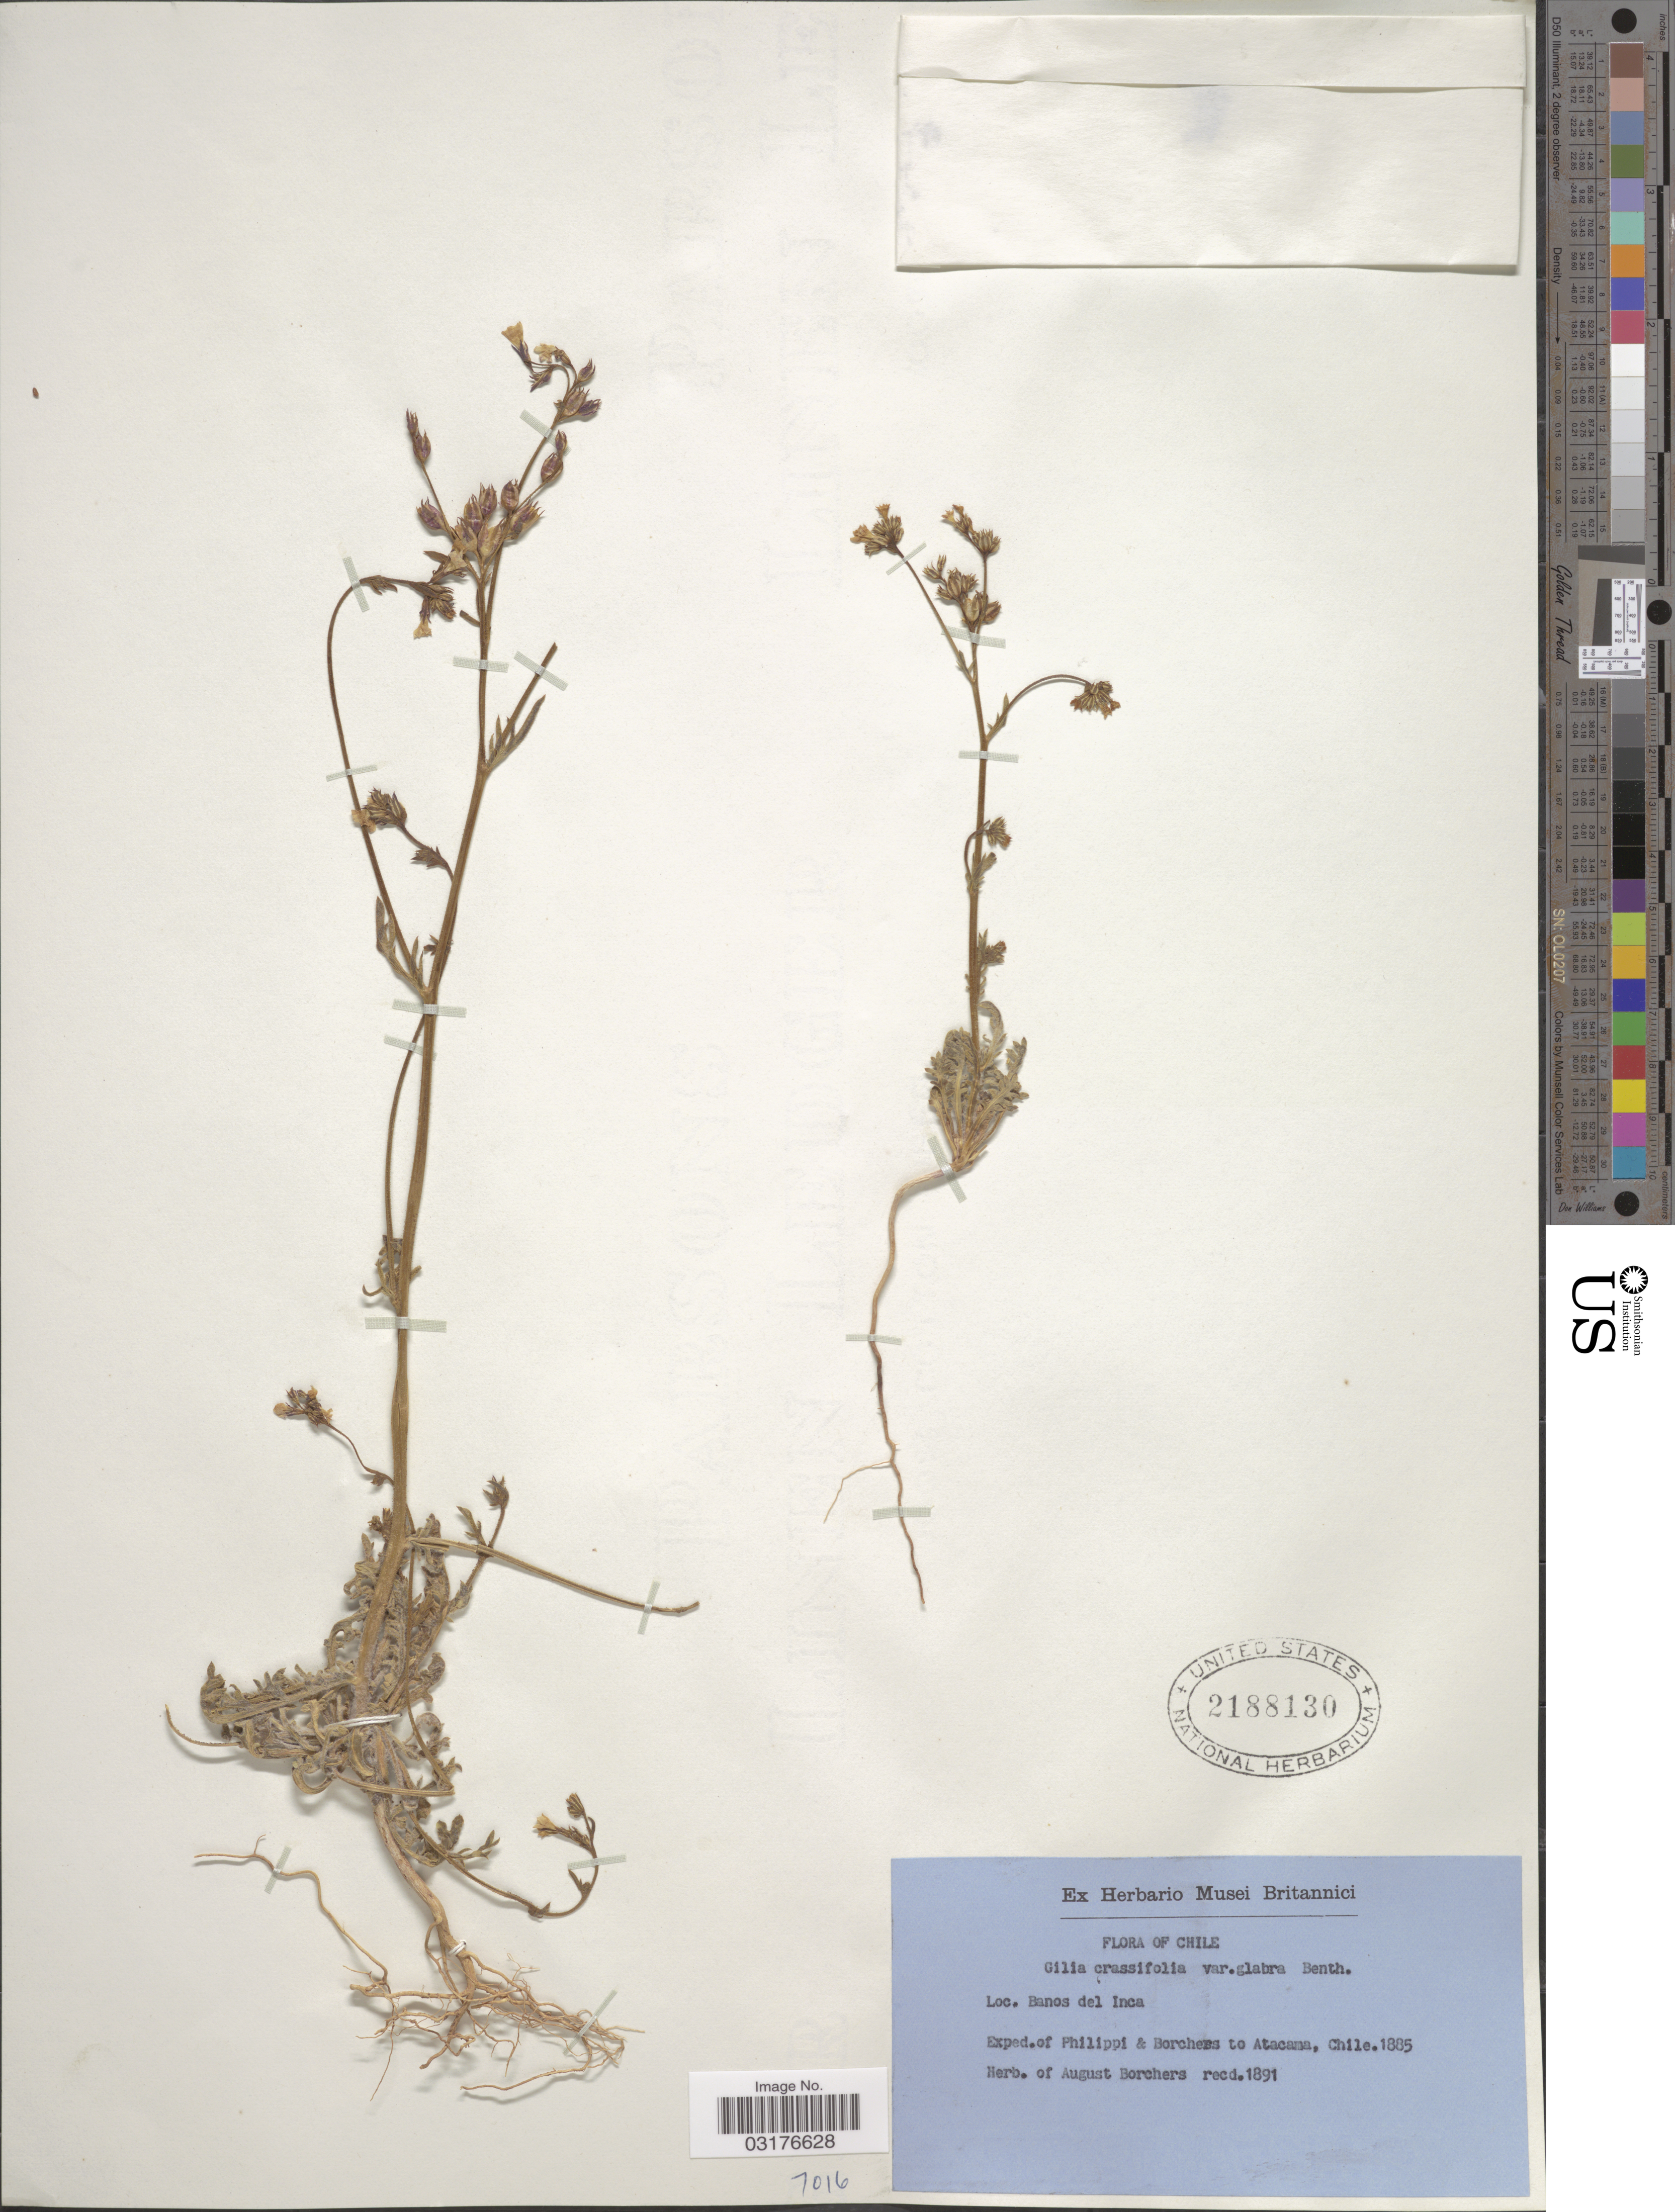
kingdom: Plantae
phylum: Tracheophyta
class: Magnoliopsida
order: Ericales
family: Polemoniaceae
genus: Gilia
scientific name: Gilia crassifolia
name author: Benth.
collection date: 1885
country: Chile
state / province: Atacama (III)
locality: Banos del Inca.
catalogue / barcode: US 2188130